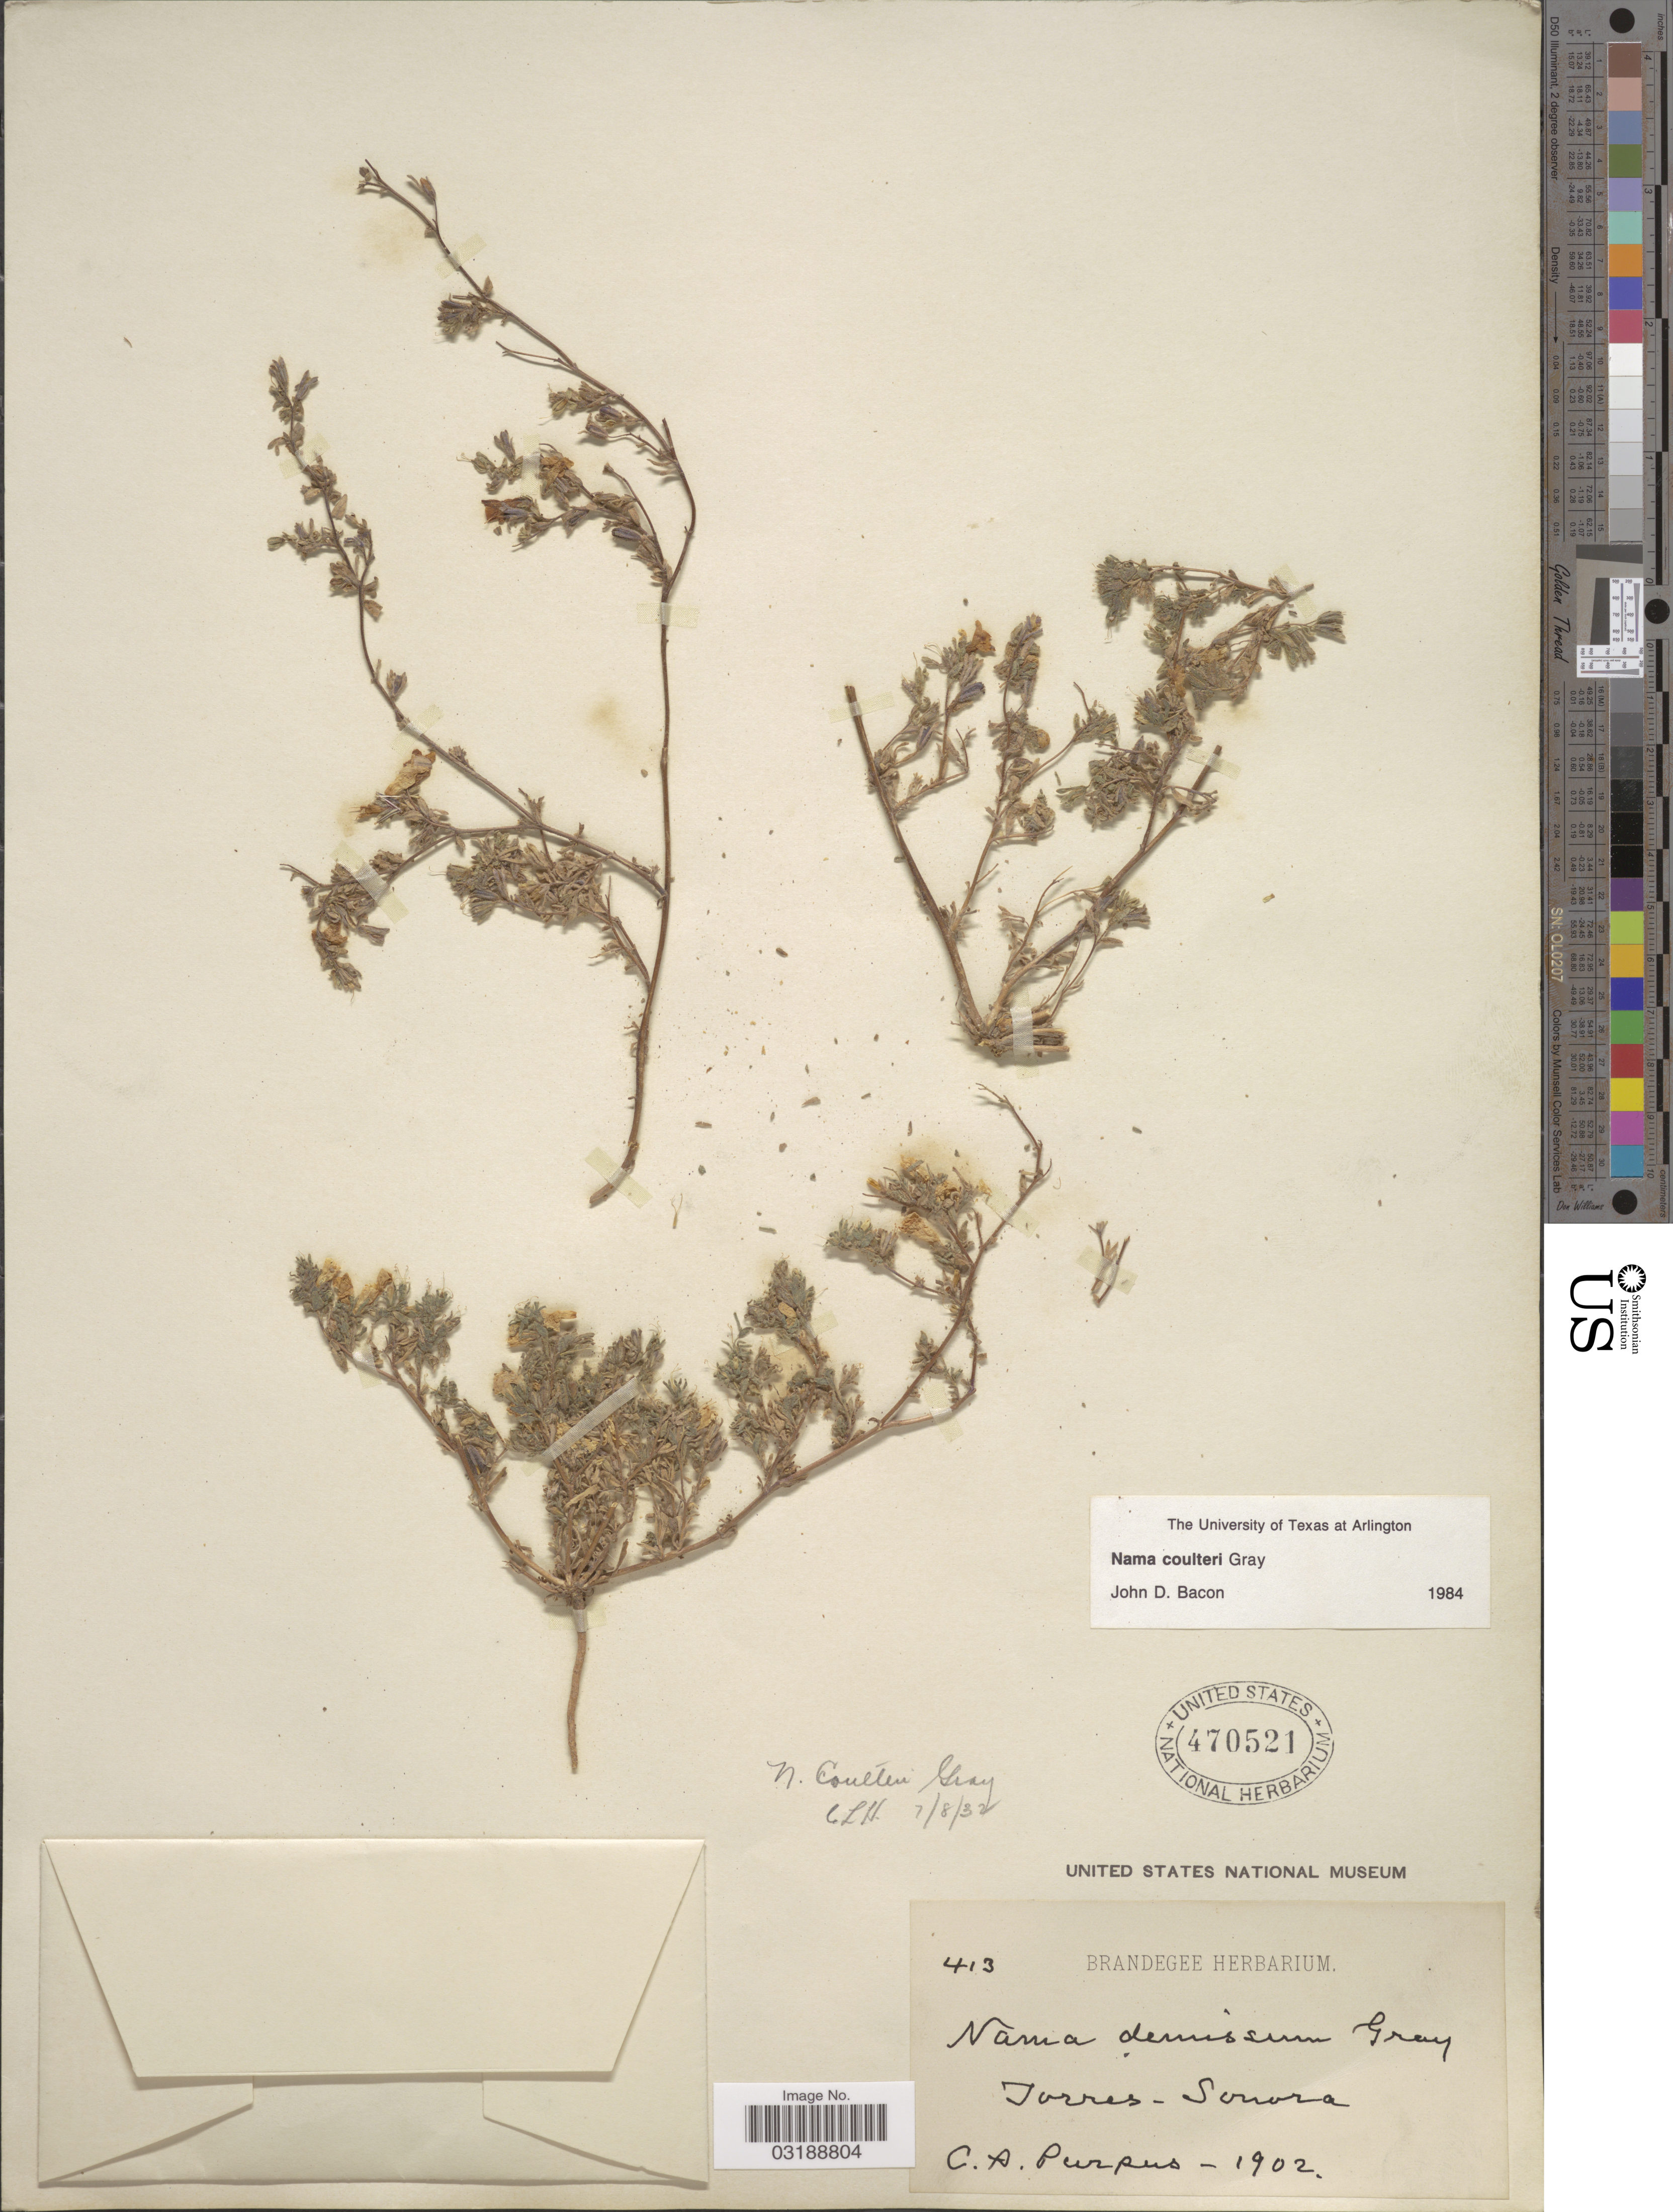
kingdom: Plantae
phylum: Tracheophyta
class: Magnoliopsida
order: Boraginales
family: Namaceae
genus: Nama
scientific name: Nama coulteri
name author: A. Gray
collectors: C. A. Purpus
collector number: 413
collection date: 1902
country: Mexico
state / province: Sonora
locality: Torres.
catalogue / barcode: US 470521